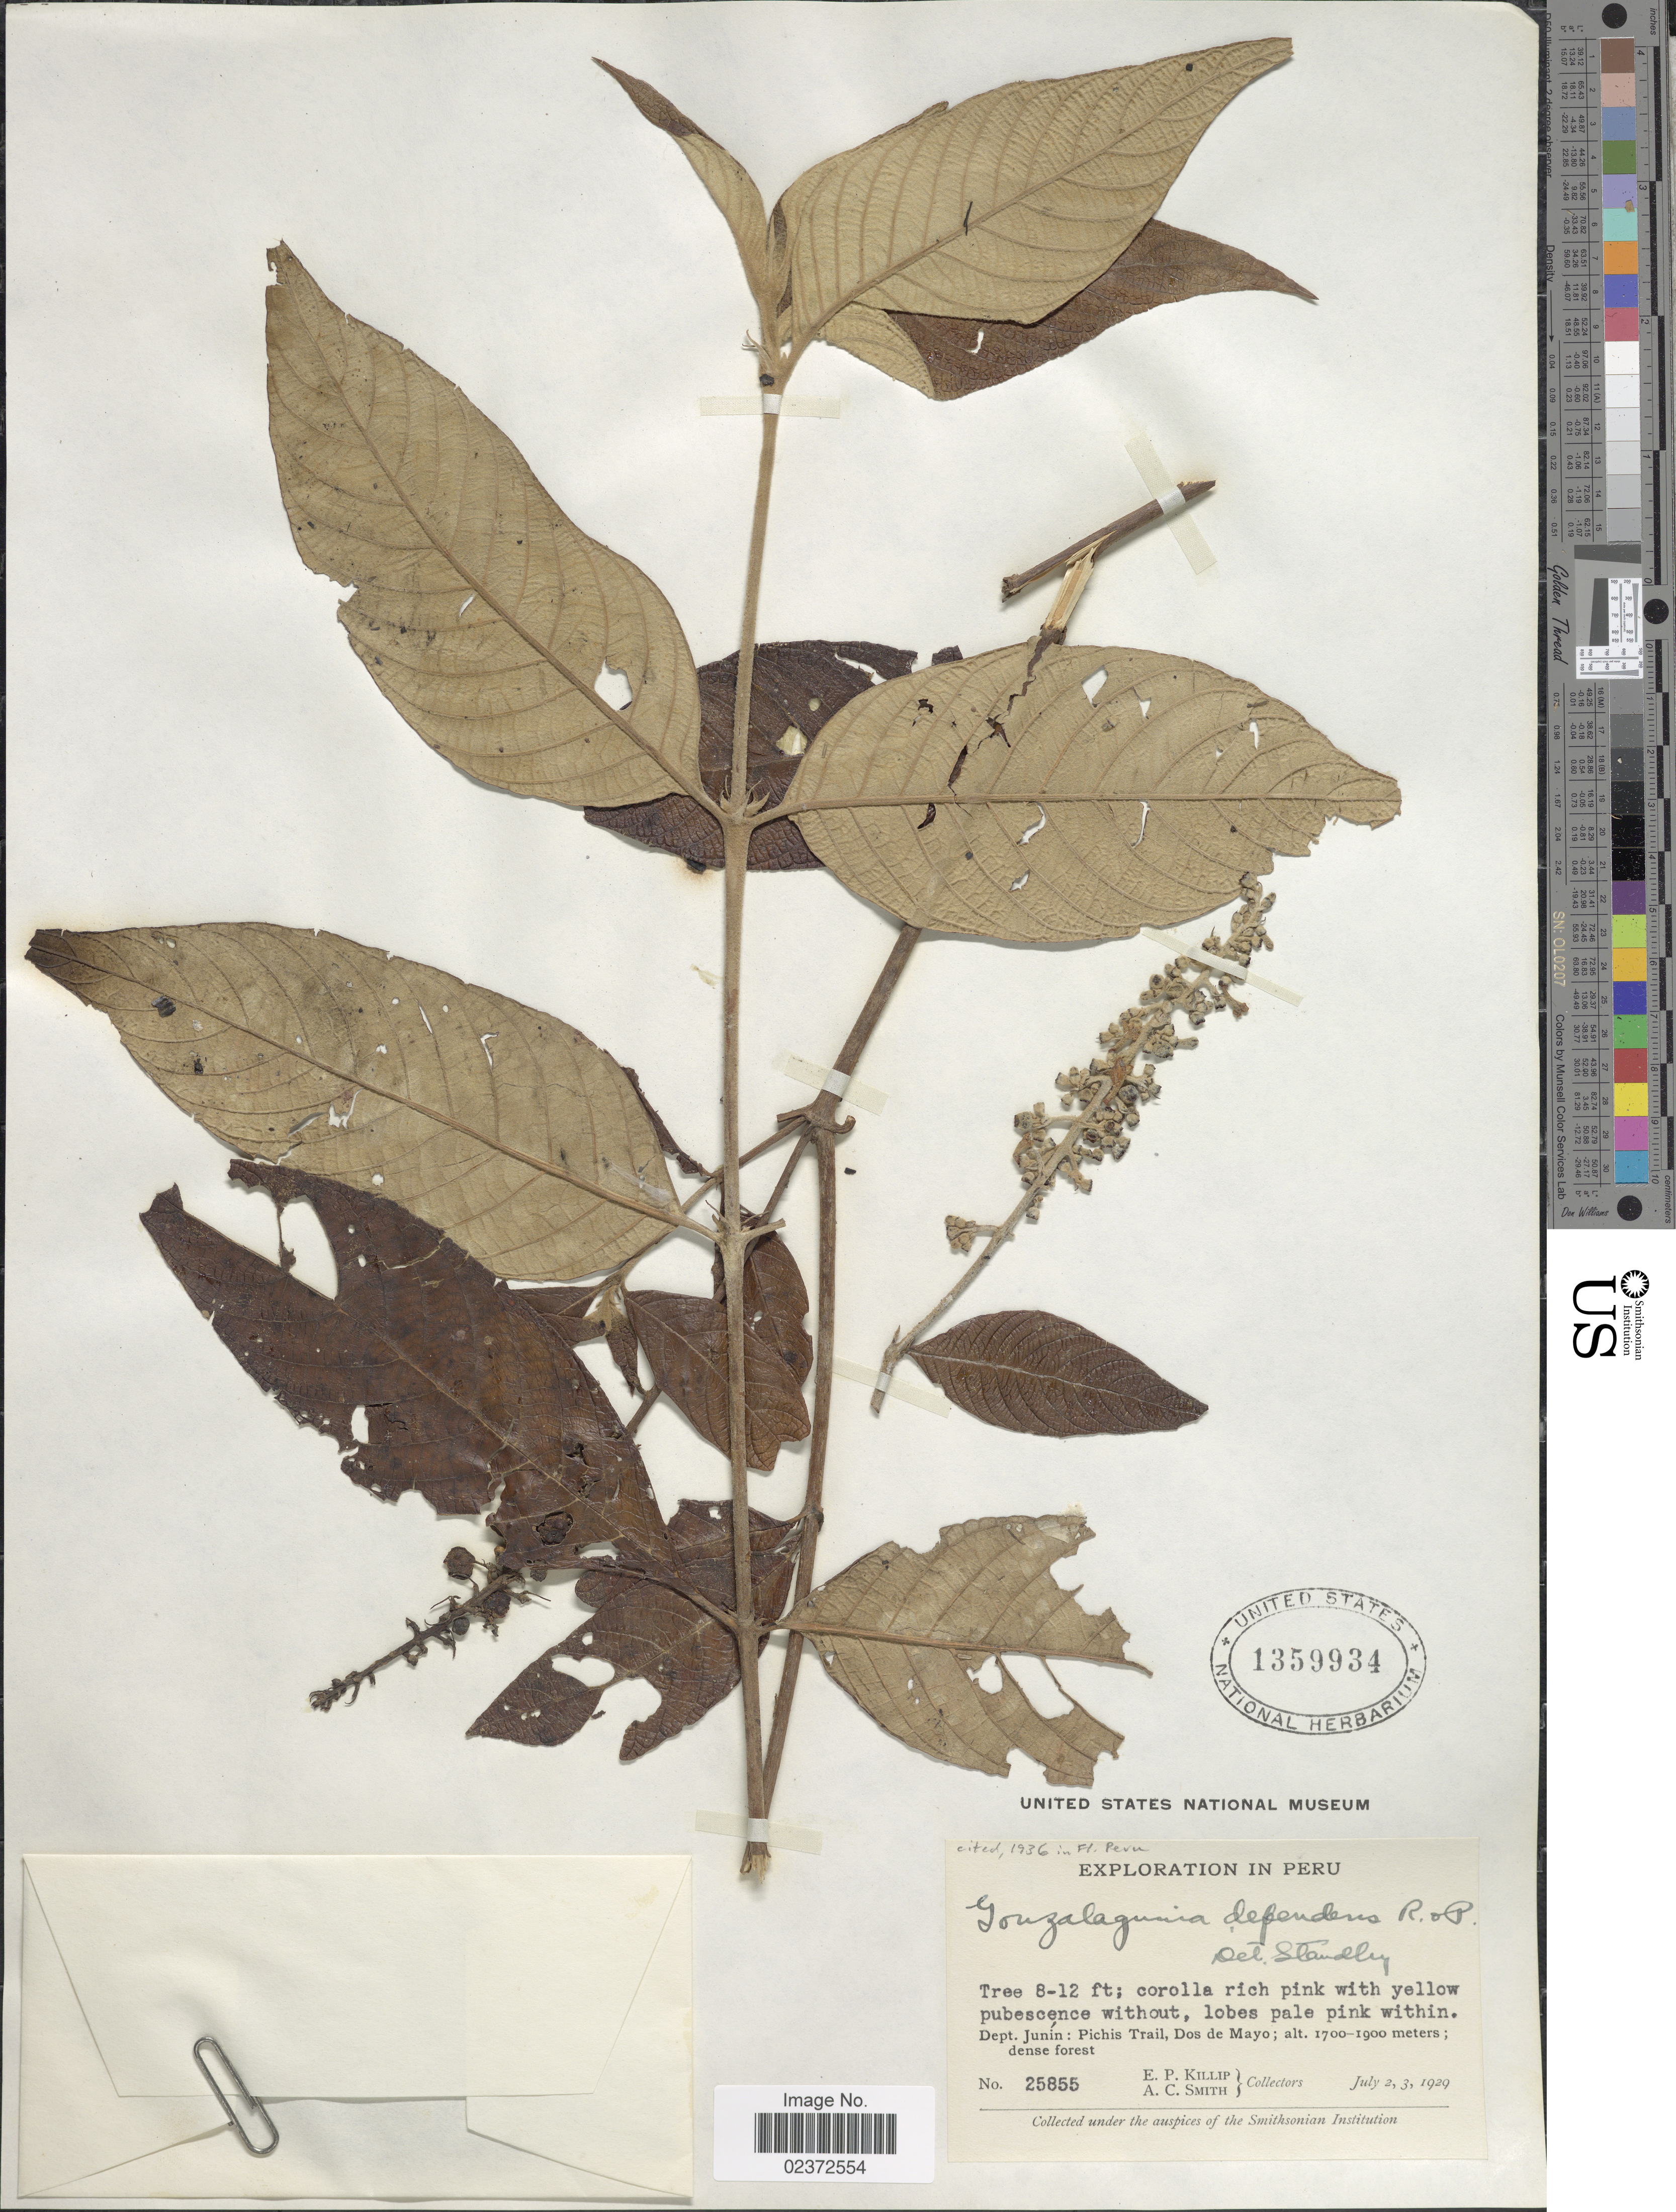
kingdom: Plantae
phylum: Tracheophyta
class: Magnoliopsida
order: Gentianales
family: Rubiaceae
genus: Gonzalagunia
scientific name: Gonzalagunia dependens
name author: Ruiz & Pav.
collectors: E. P. Killip & A. C. Smith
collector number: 25855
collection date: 1929-07-02/1929-07-03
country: Peru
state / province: Junín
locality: Pichis Trail, Dos de Mayo;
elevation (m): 1700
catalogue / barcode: US 1359934